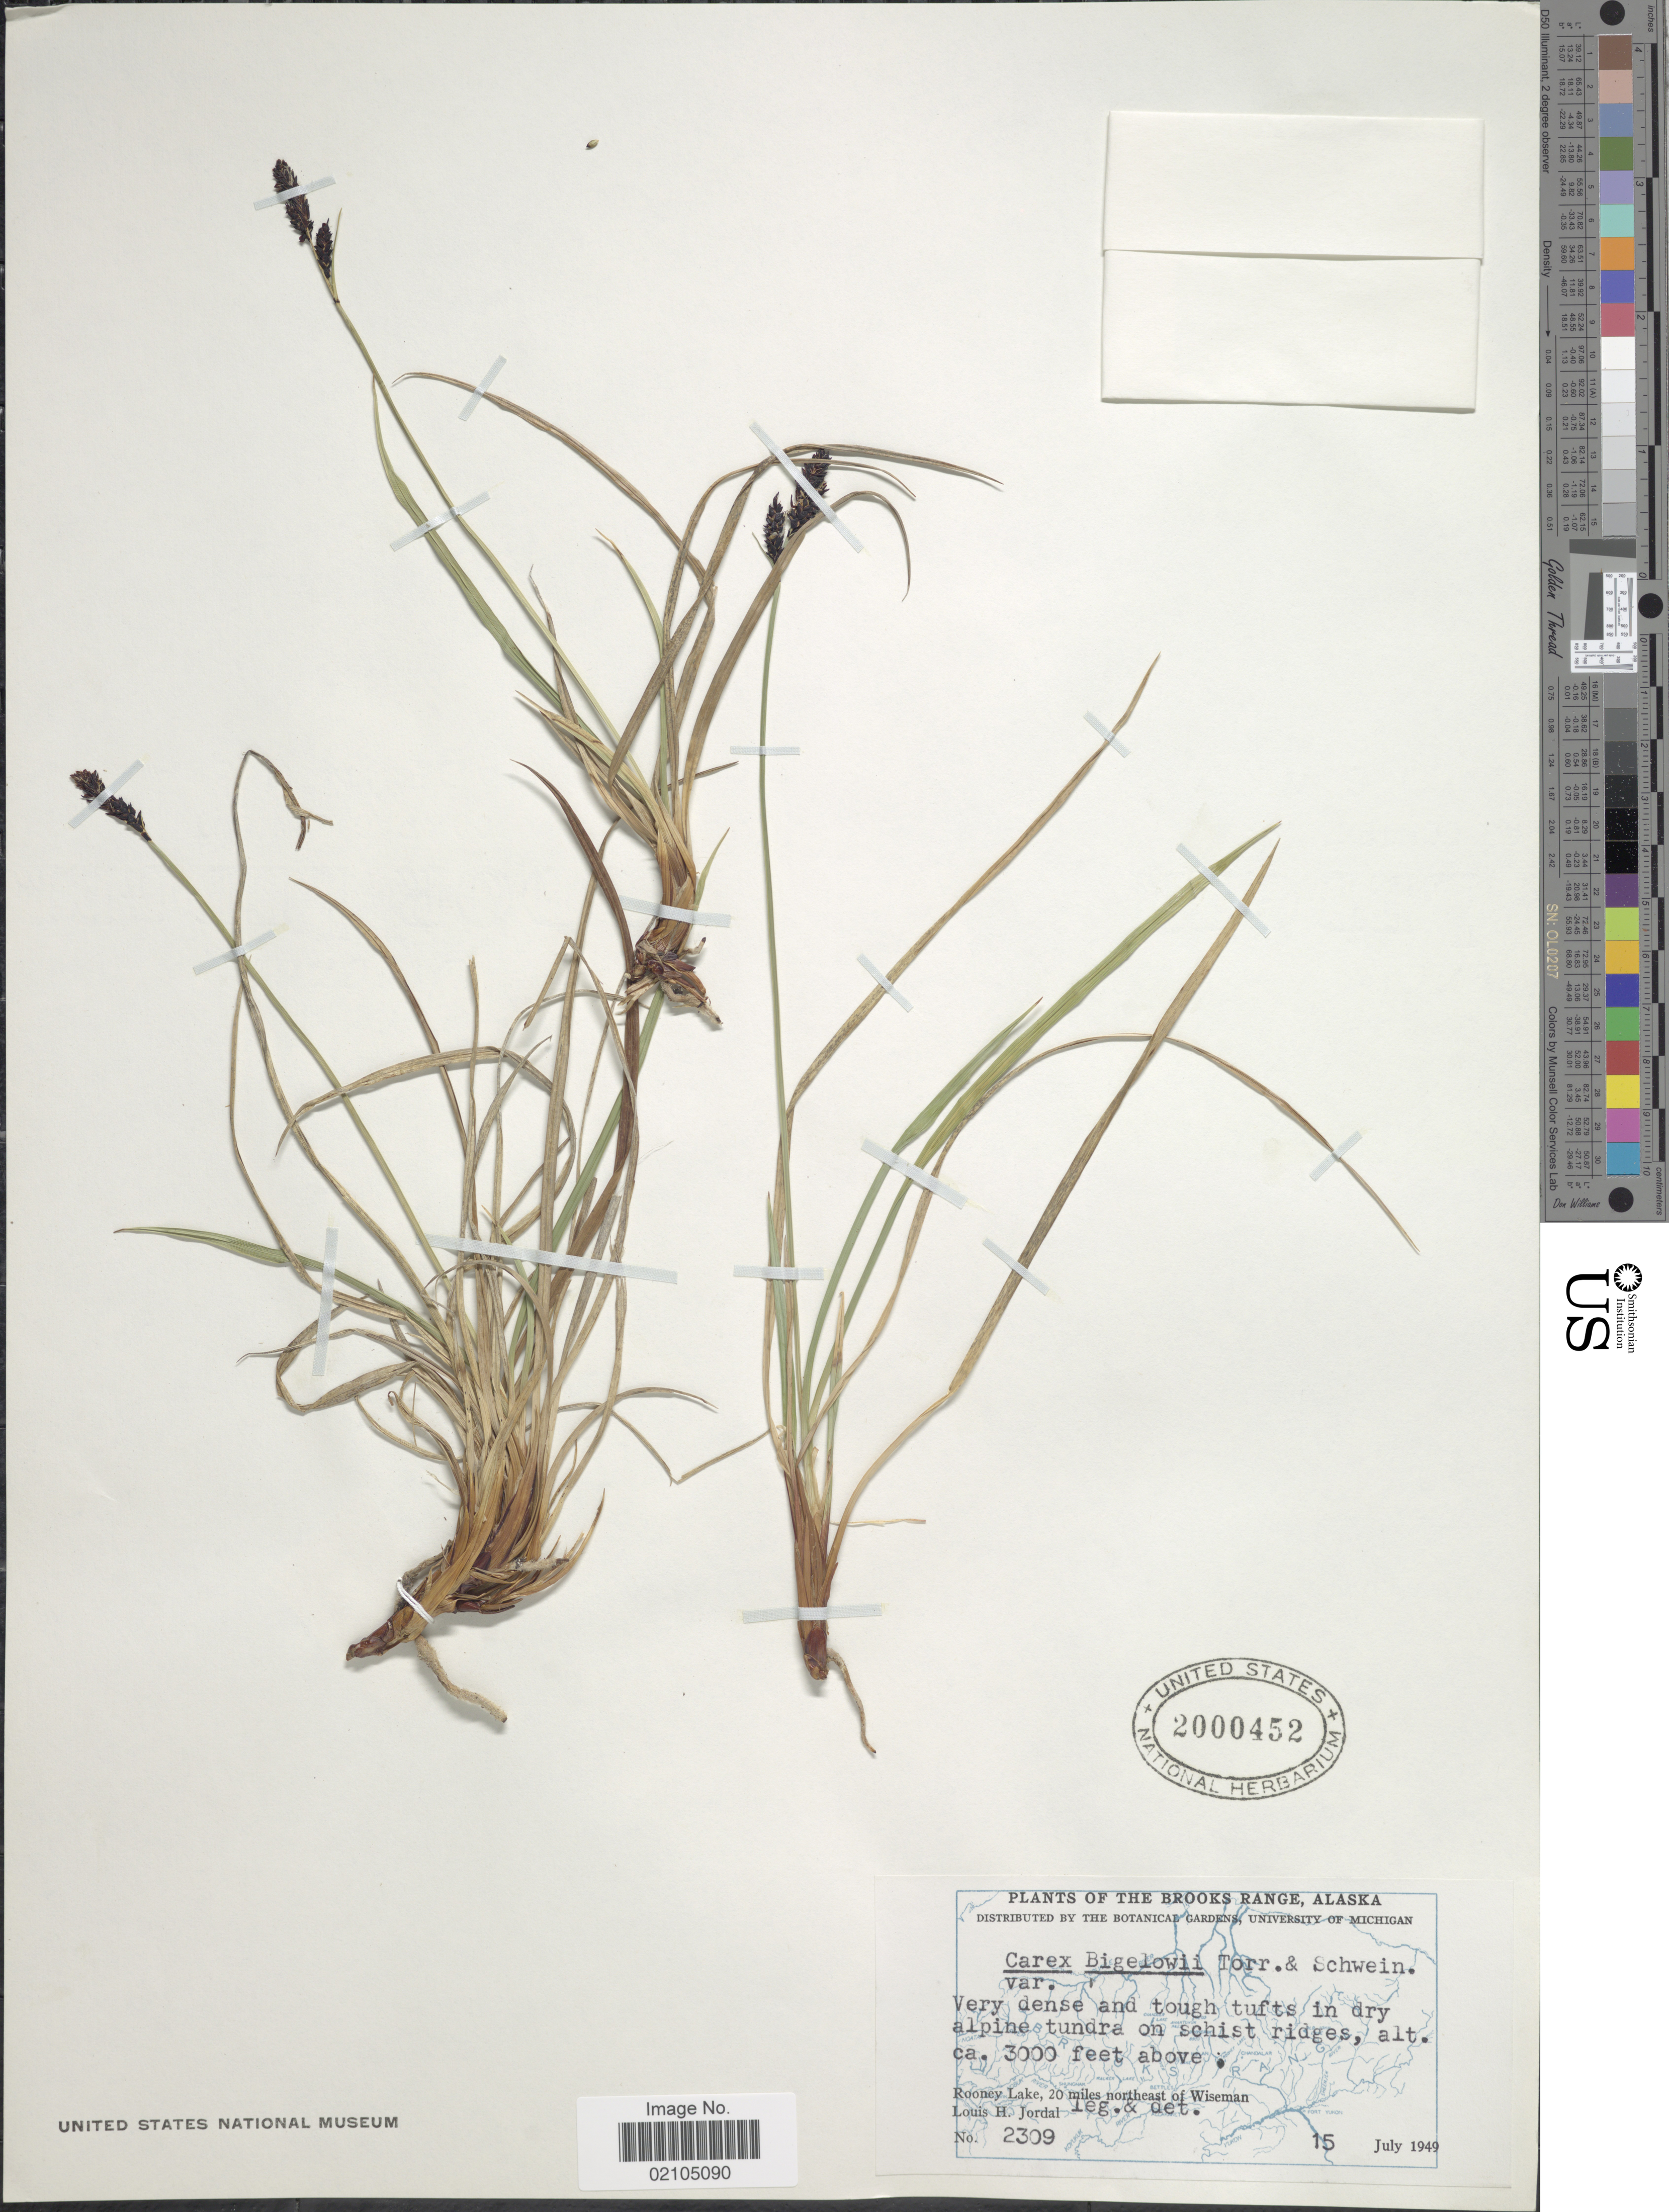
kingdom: Plantae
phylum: Tracheophyta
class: Liliopsida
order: Poales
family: Cyperaceae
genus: Carex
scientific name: Carex bigelowii subsp. lugens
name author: (Holm) T.V. Egorova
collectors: L. Jordal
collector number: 2309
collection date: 1949-07-15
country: United States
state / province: Alaska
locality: Brooks Range. Very dense and tough tufts in dry alpine tundra on schist ridges. Rooney lake, 20 miles northeast of Wiseman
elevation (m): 914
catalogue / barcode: US 2000452